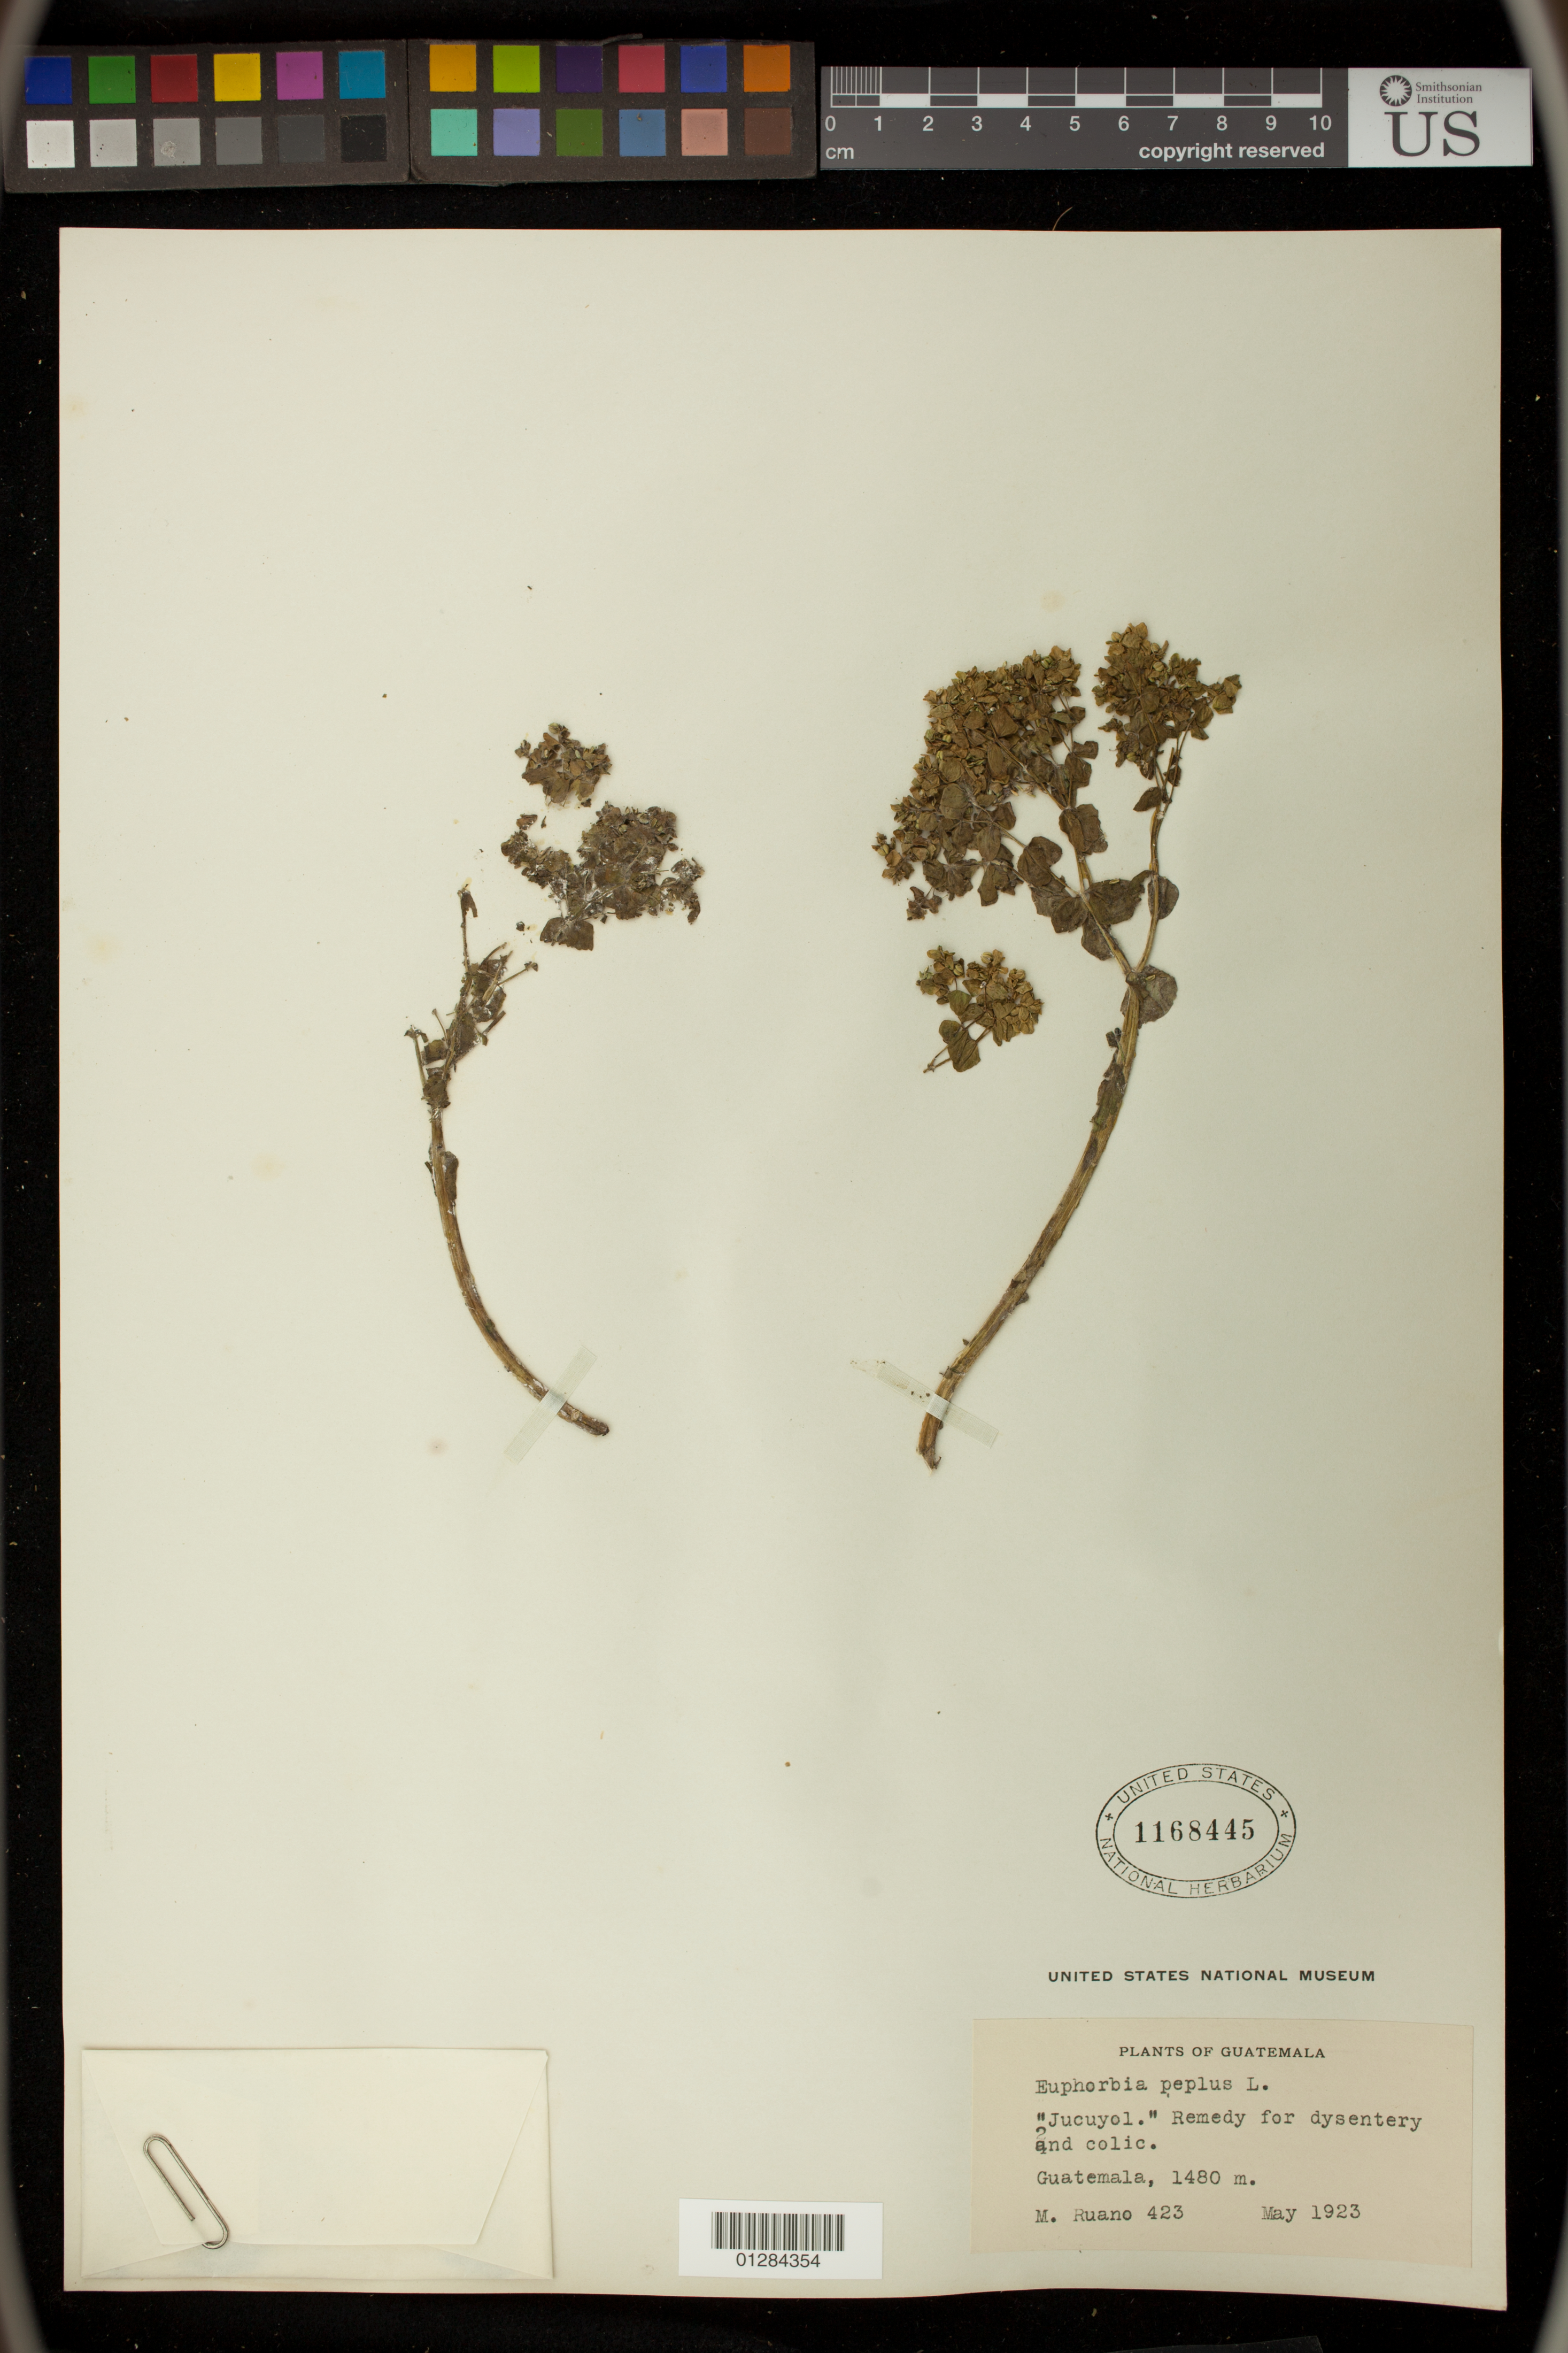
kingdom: Plantae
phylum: Tracheophyta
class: Magnoliopsida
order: Malpighiales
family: Euphorbiaceae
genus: Euphorbia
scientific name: Euphorbia peplus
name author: L.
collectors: M. Ruano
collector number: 423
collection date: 1923-05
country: Guatemala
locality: Guatemala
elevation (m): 1480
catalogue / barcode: US 1168445